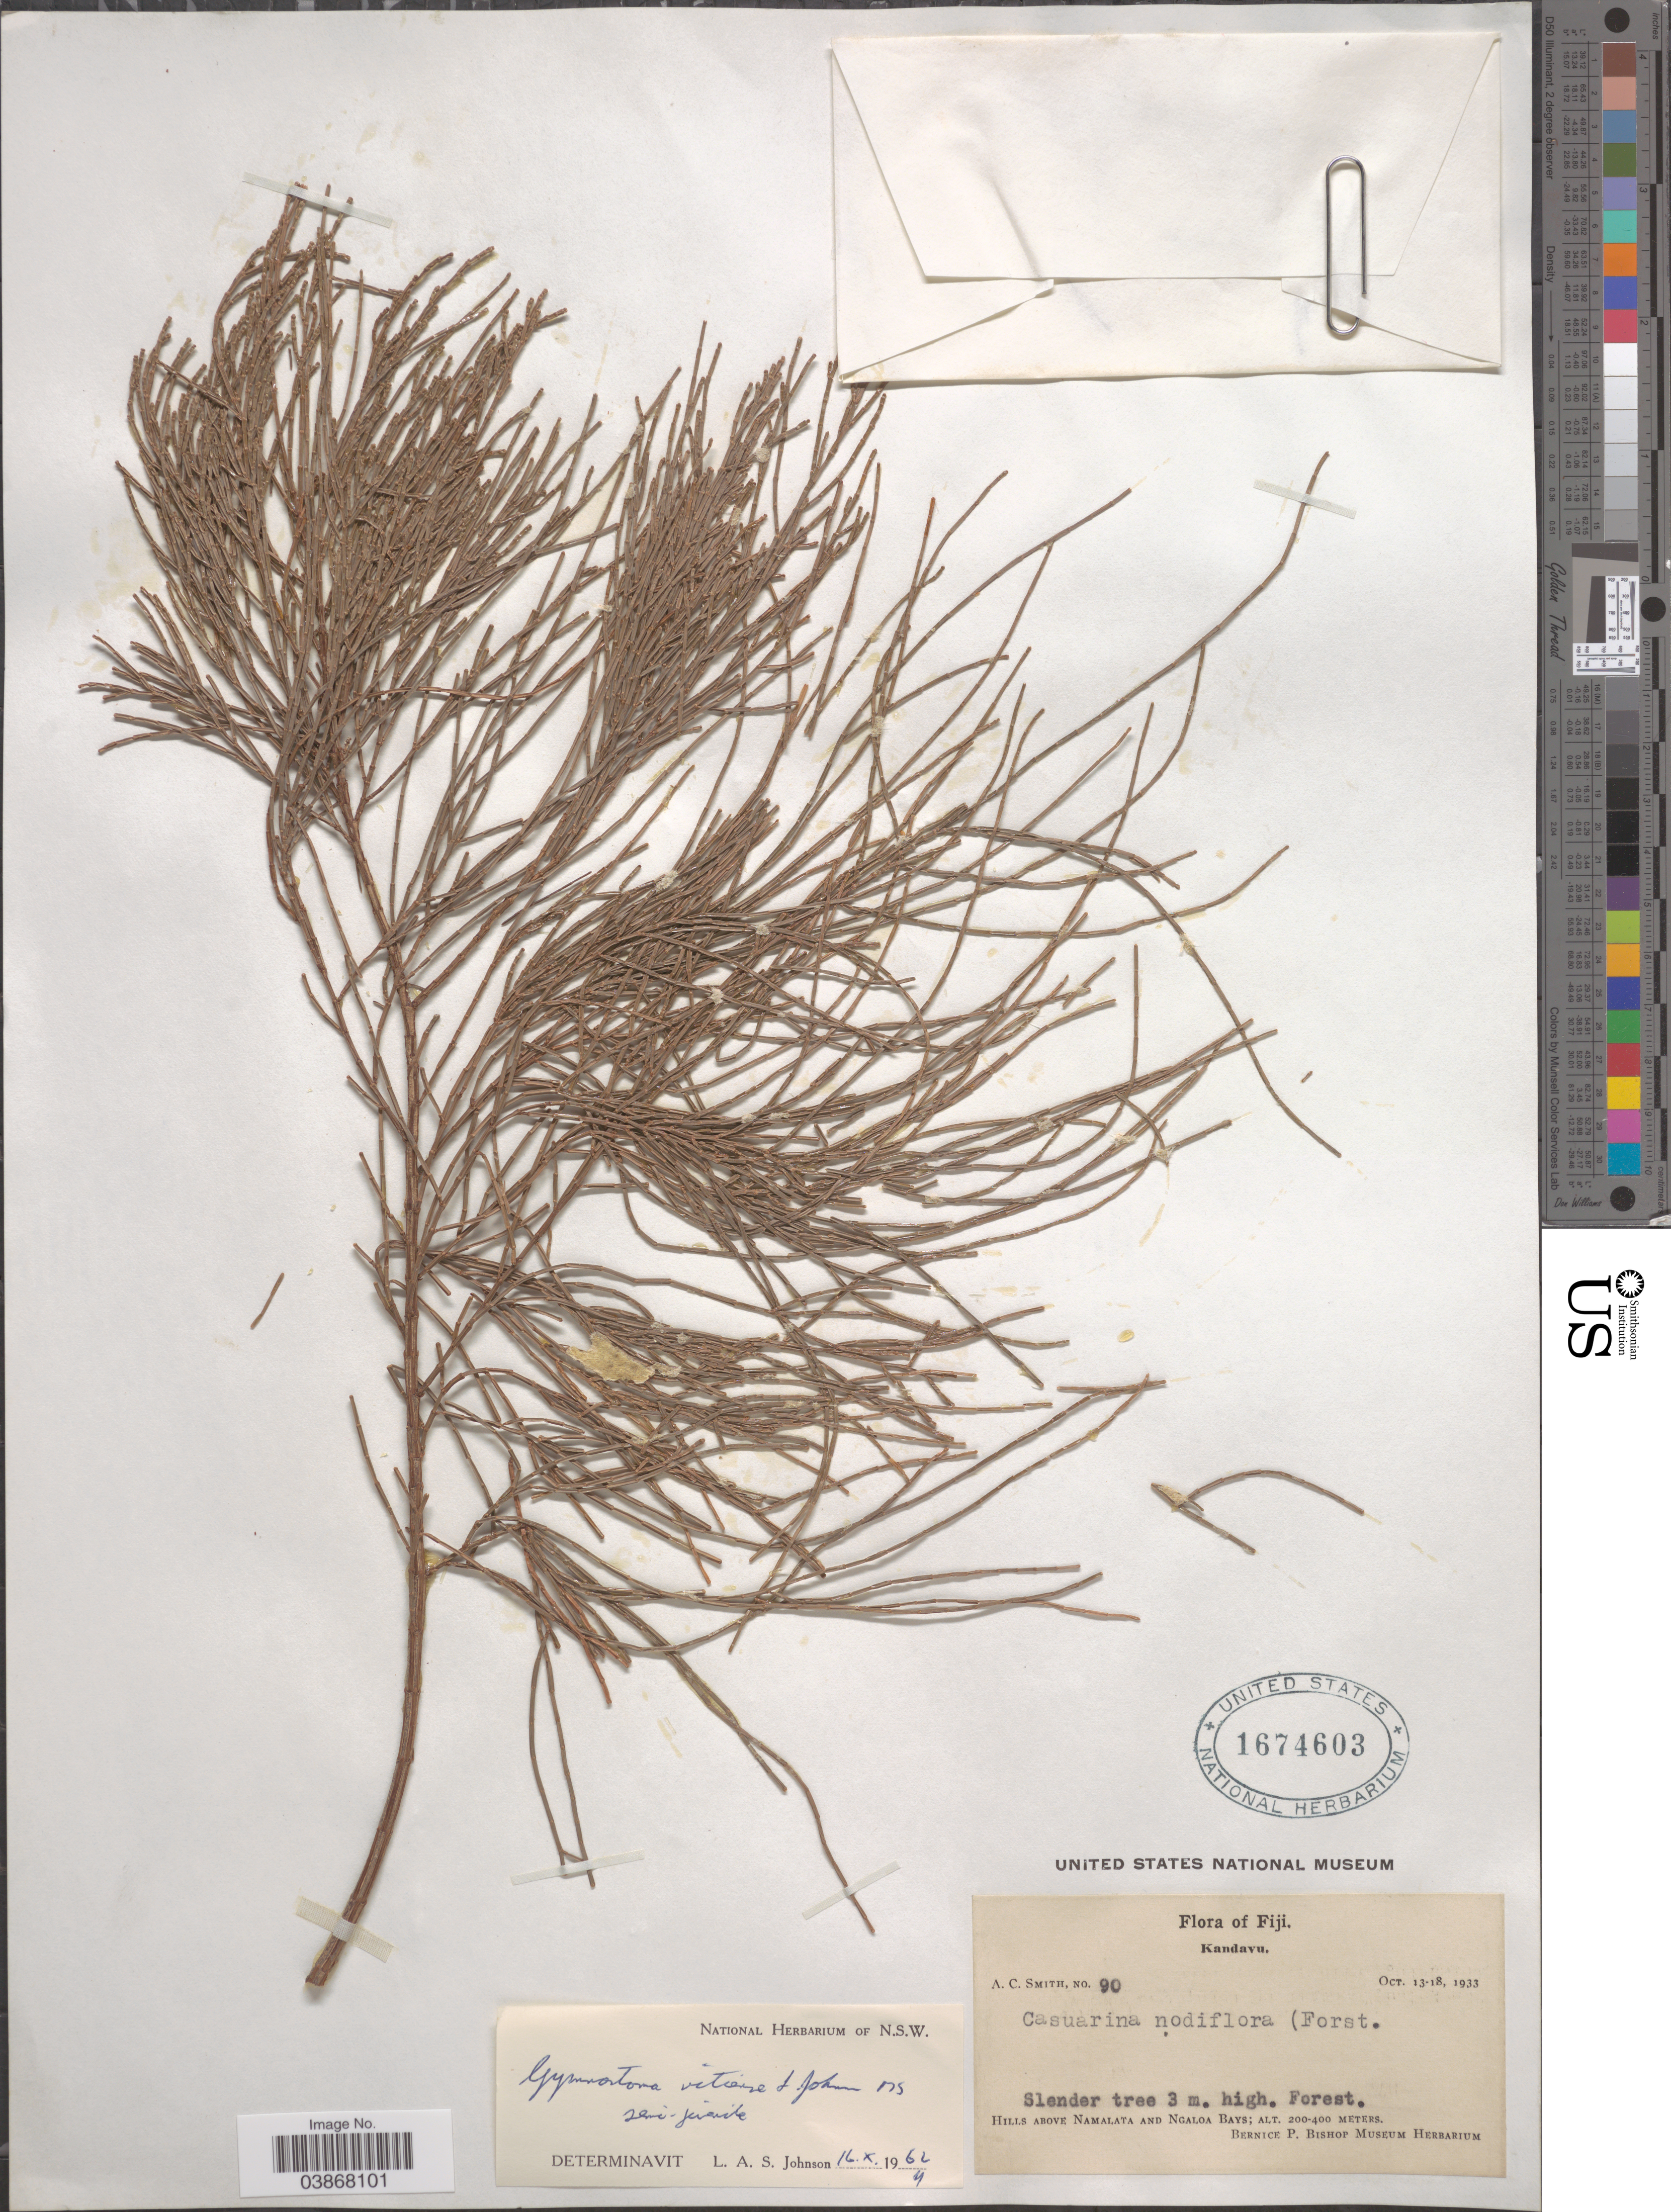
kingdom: Plantae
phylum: Tracheophyta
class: Magnoliopsida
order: Fagales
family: Casuarinaceae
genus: Gymnostoma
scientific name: Gymnostoma vitiense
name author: L.A.S. Johnson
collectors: A. C. Smith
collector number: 90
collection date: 1933-10-13/1933-10-18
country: Fiji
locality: Kandavu. Hills above Namalata and Ngaloa Bays.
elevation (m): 200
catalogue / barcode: US 1674603